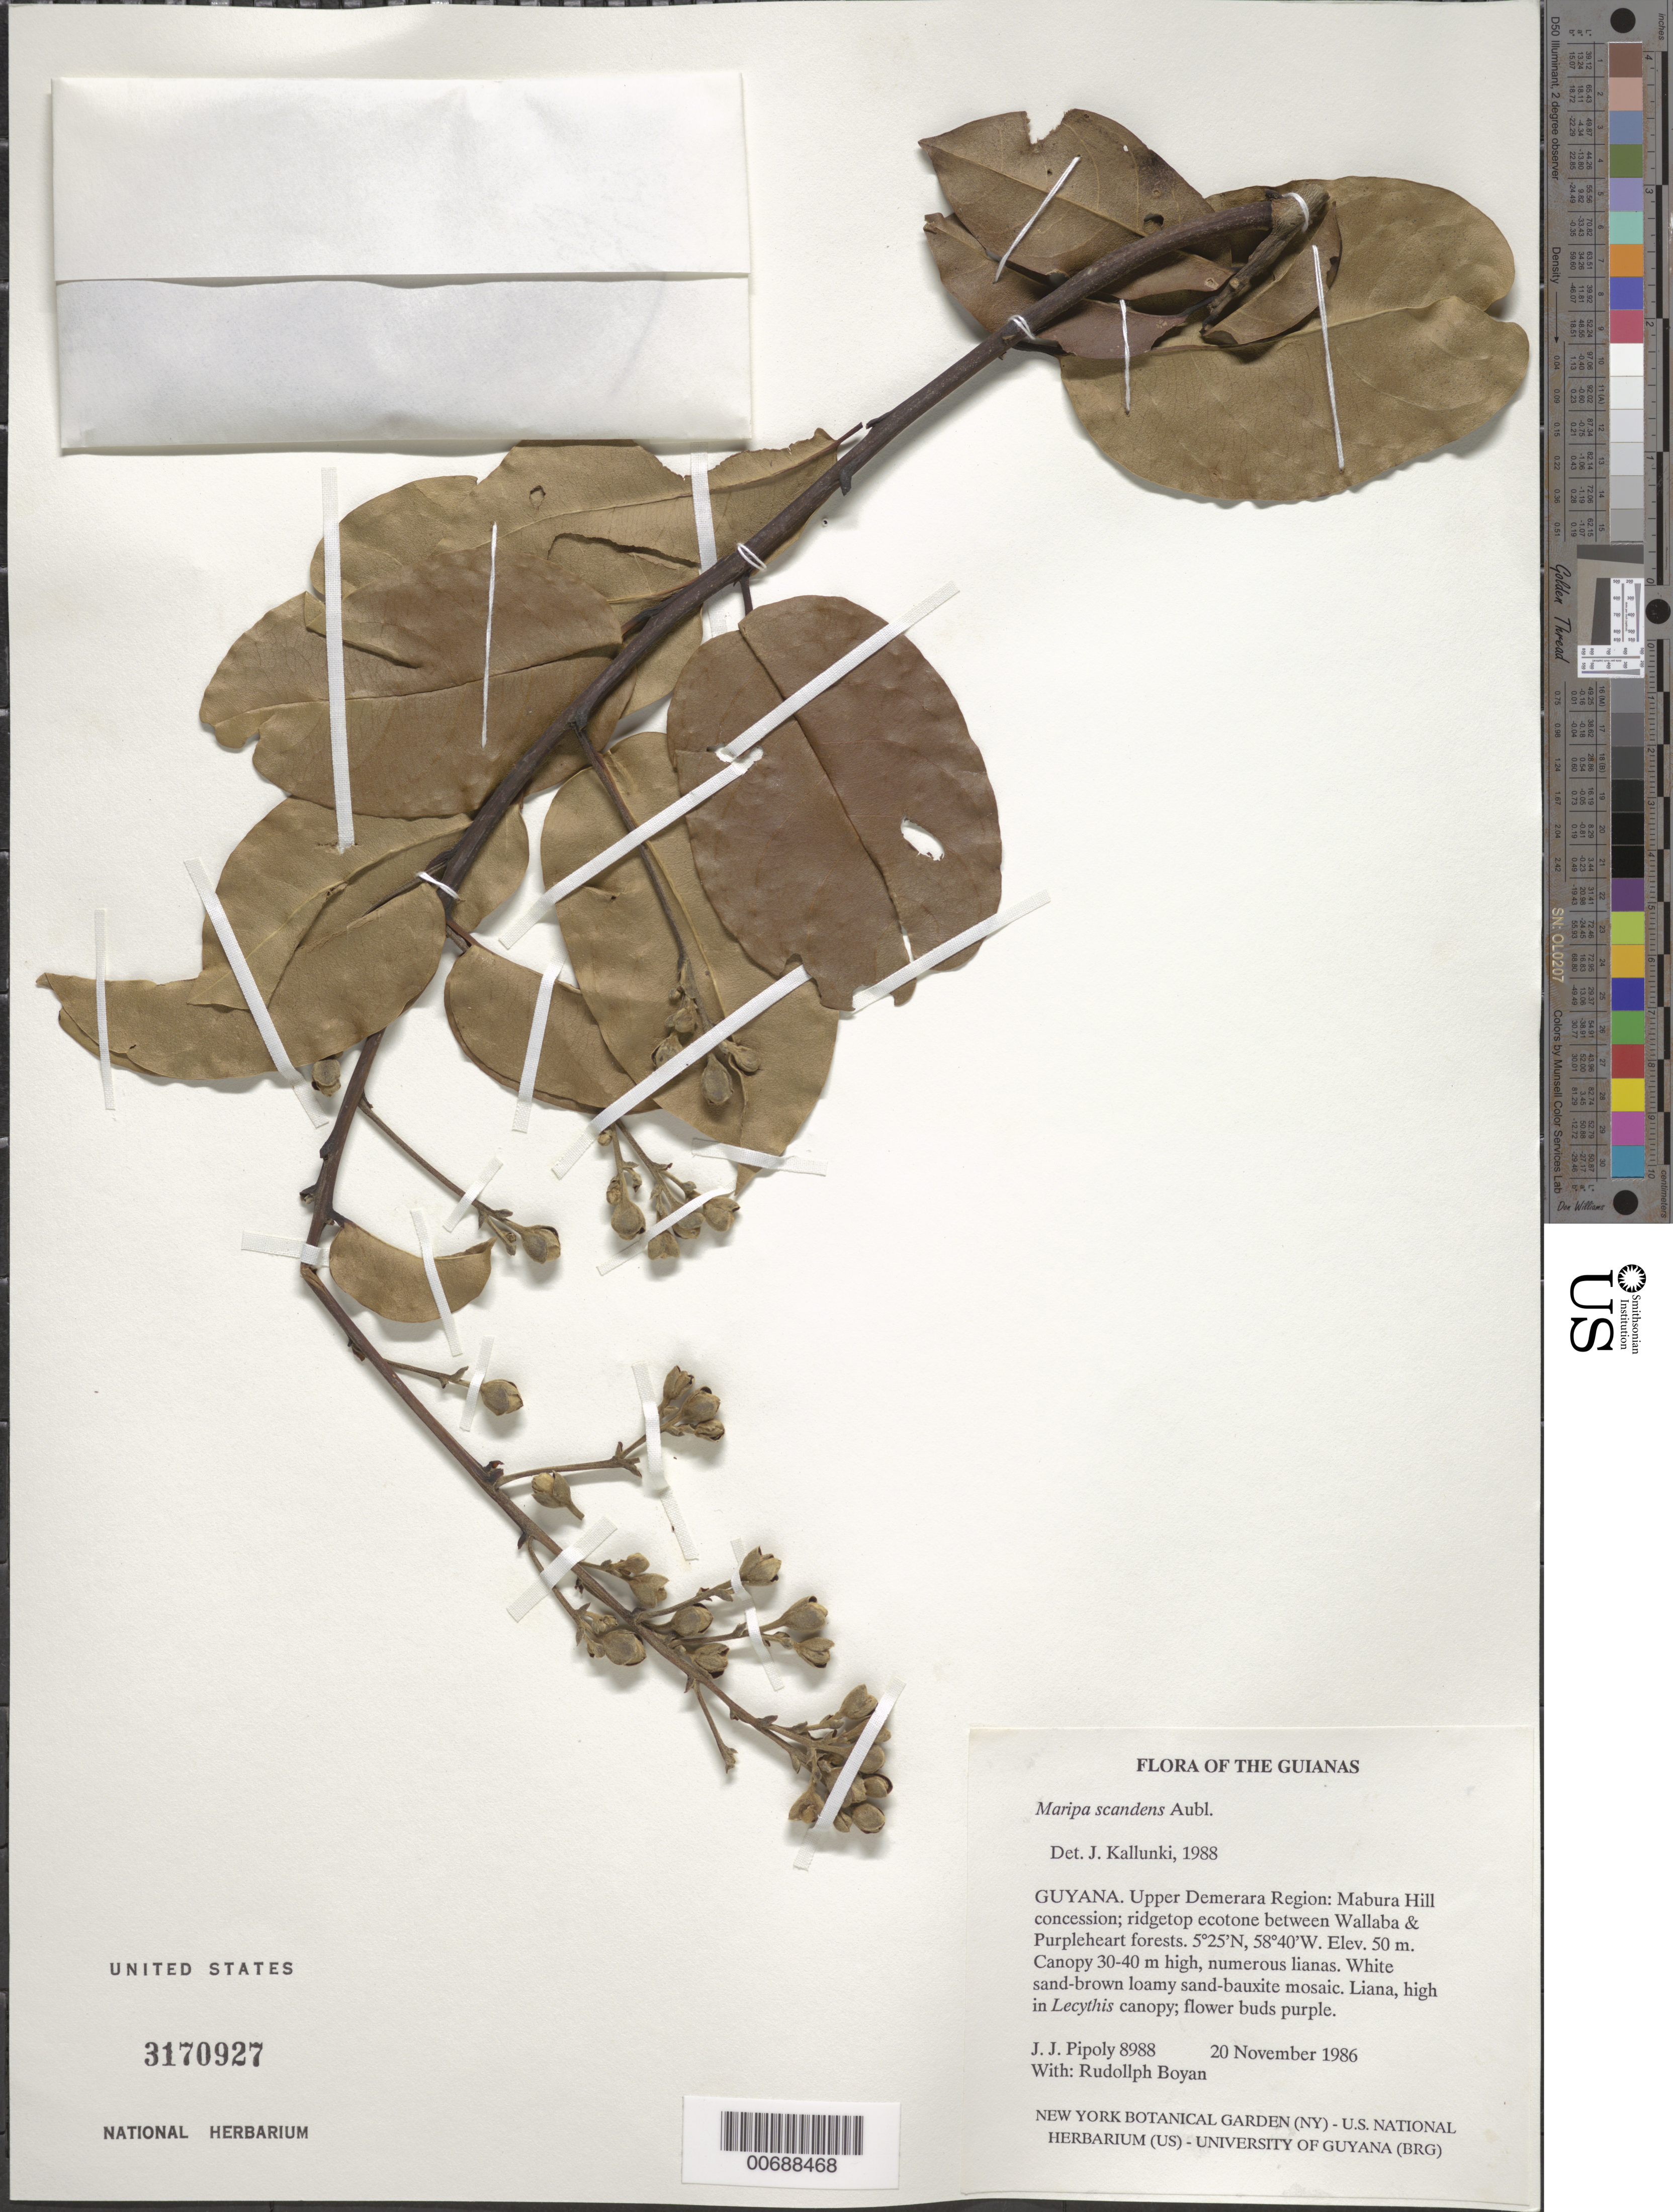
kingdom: Plantae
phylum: Tracheophyta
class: Magnoliopsida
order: Solanales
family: Convolvulaceae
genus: Maripa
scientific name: Maripa scandens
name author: Aubl.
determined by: Kallunki, Jacquelyn A.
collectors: J. J. Pipoly & R. Boyan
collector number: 8988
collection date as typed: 20 November 1986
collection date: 1986-11-20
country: Guyana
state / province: U. Demerara-Berbice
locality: Mabura Hill Timber Concession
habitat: Ridgetop ecotone between Kakaralli- Wallaba & Purpleheart- Morabukea forest. White sand, brown loamy sand-bauxite mosaic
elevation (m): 50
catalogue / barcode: US 3170927